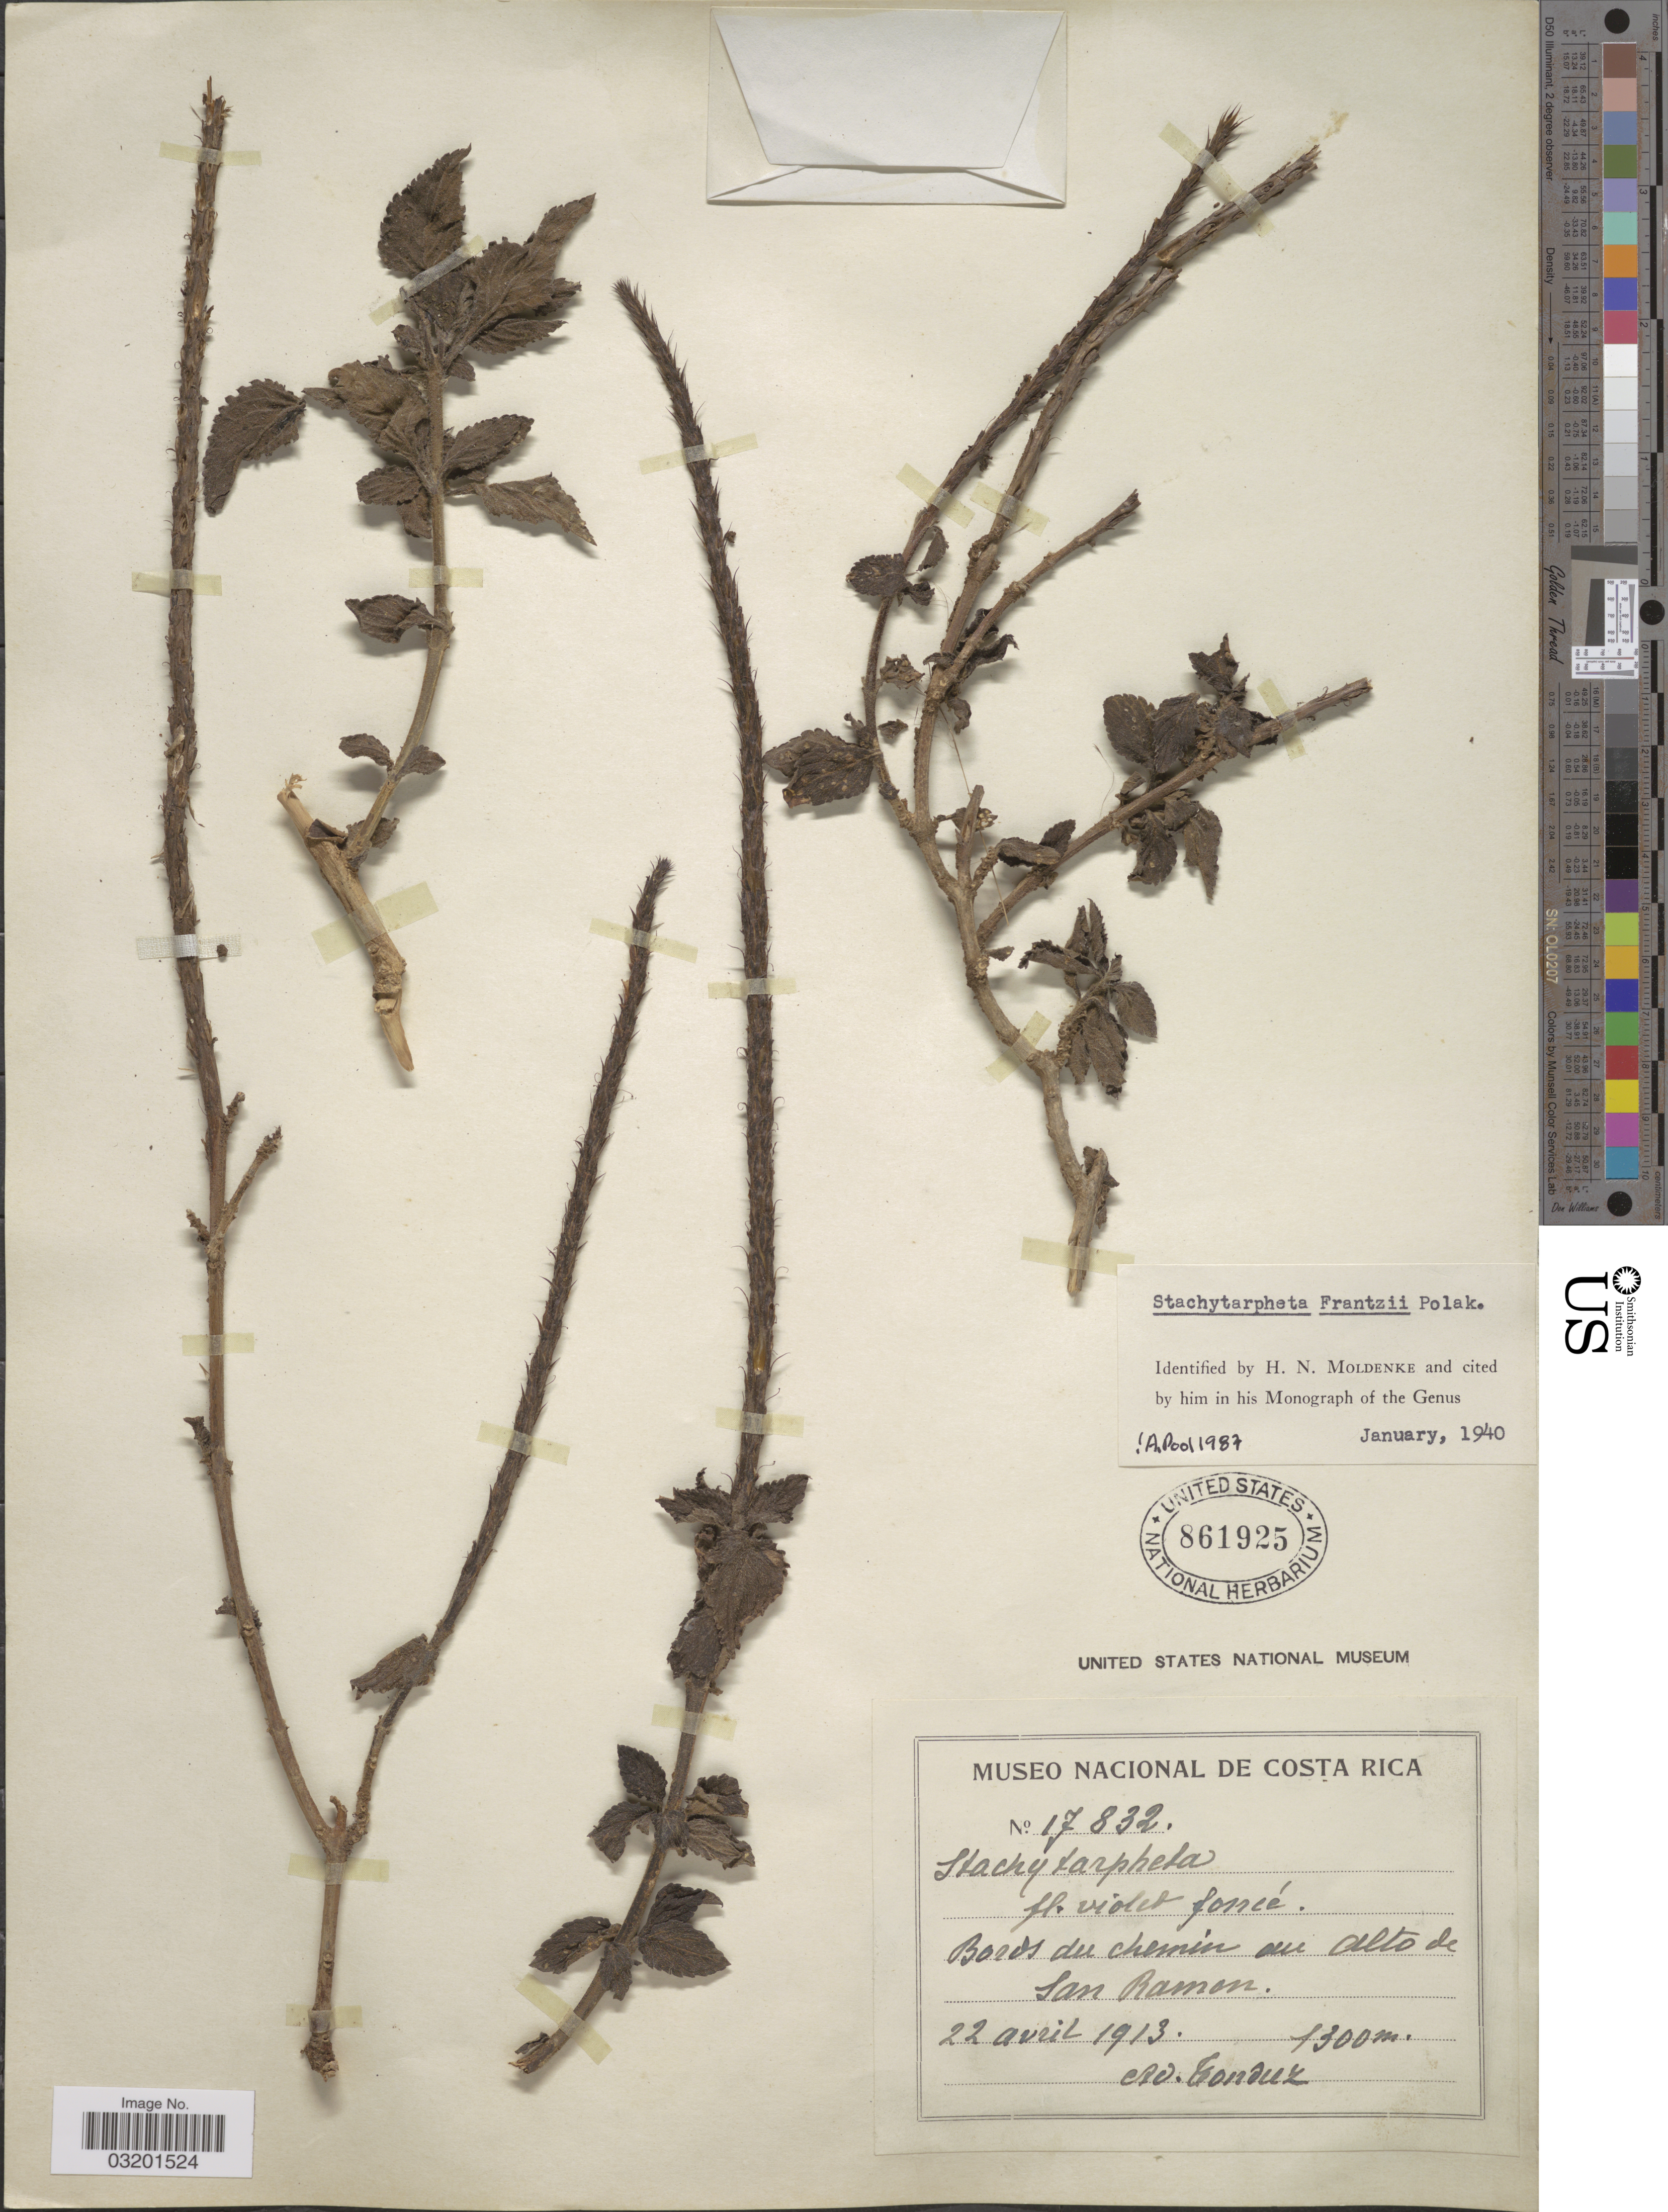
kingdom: Plantae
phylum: Tracheophyta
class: Magnoliopsida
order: Lamiales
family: Verbenaceae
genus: Stachytarpheta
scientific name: Stachytarpheta frantzii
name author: Pol.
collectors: A. Tonduz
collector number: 17832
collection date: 1913-04-22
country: Costa Rica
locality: Bords du chemin au Alto de San Ramon.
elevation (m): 1300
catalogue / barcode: US 861925